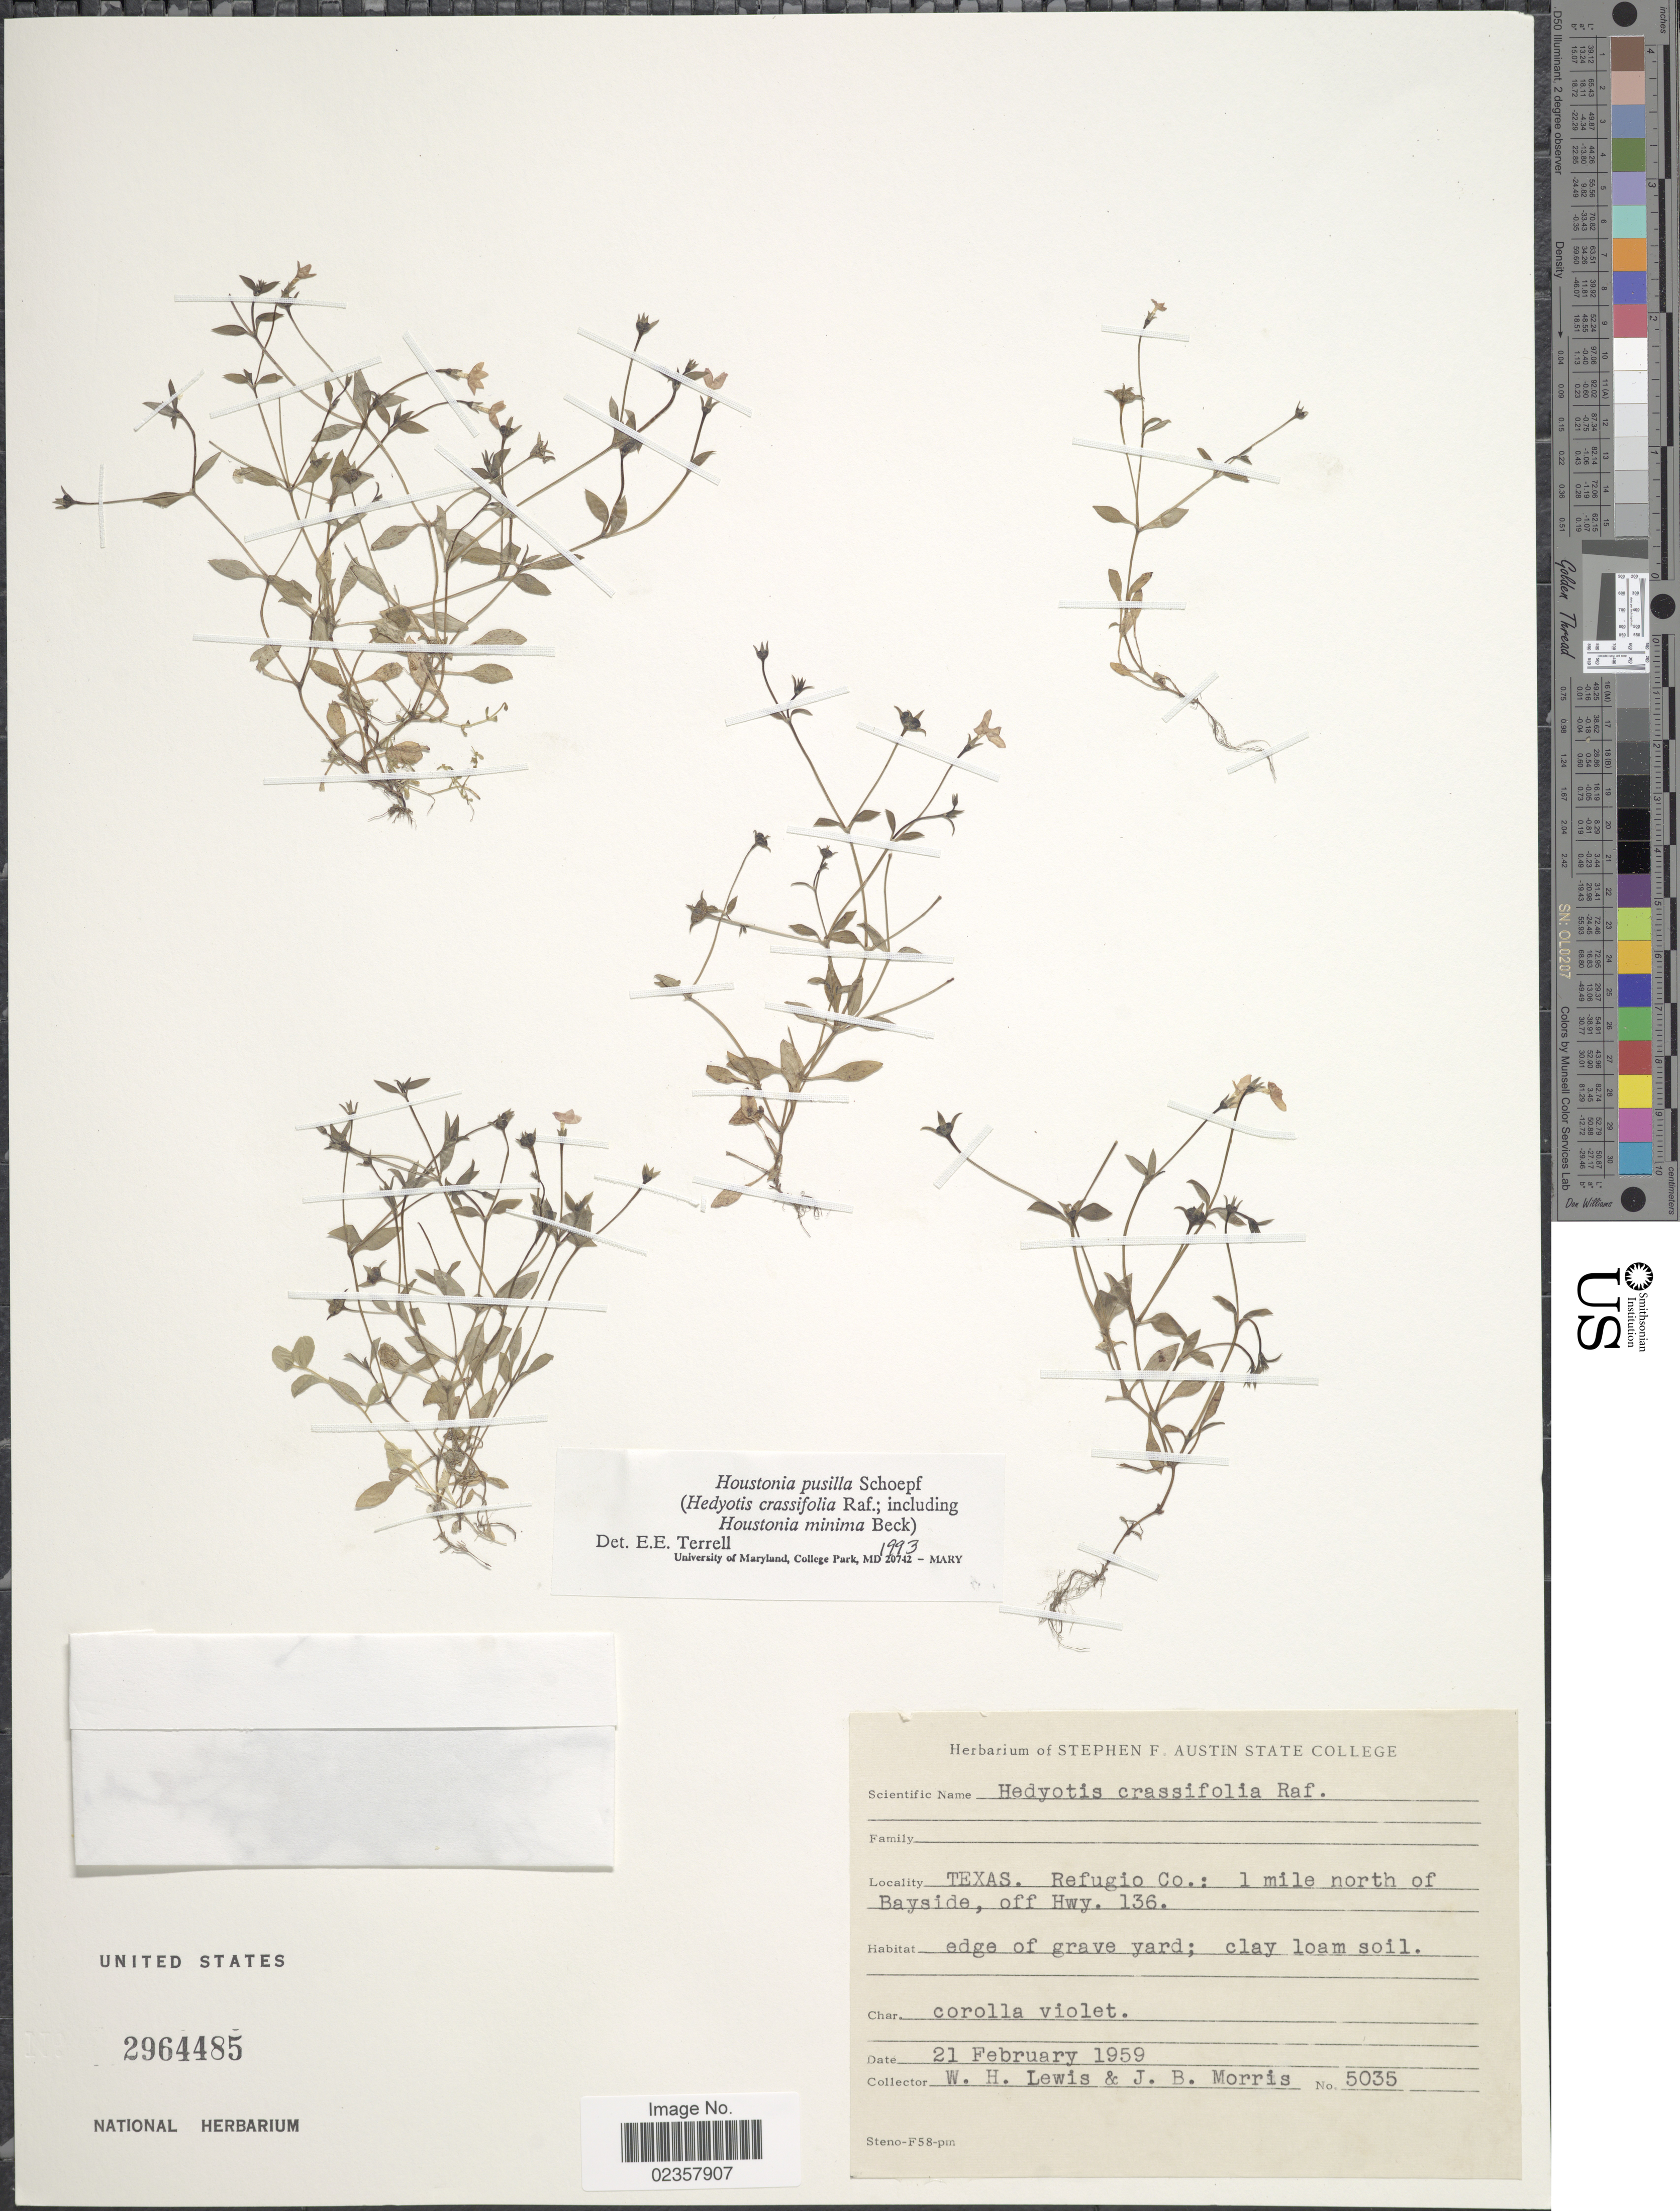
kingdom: Plantae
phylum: Tracheophyta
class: Magnoliopsida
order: Gentianales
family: Rubiaceae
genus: Houstonia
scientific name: Houstonia pusilla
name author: Schoepf.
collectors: W. H. Lewis & J. Morris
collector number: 5035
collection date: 1959-02-21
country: United States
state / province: Texas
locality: Texas, Refugio Co.: 1 mile north of Bayside, off Hwy. 136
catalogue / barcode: US 2964485